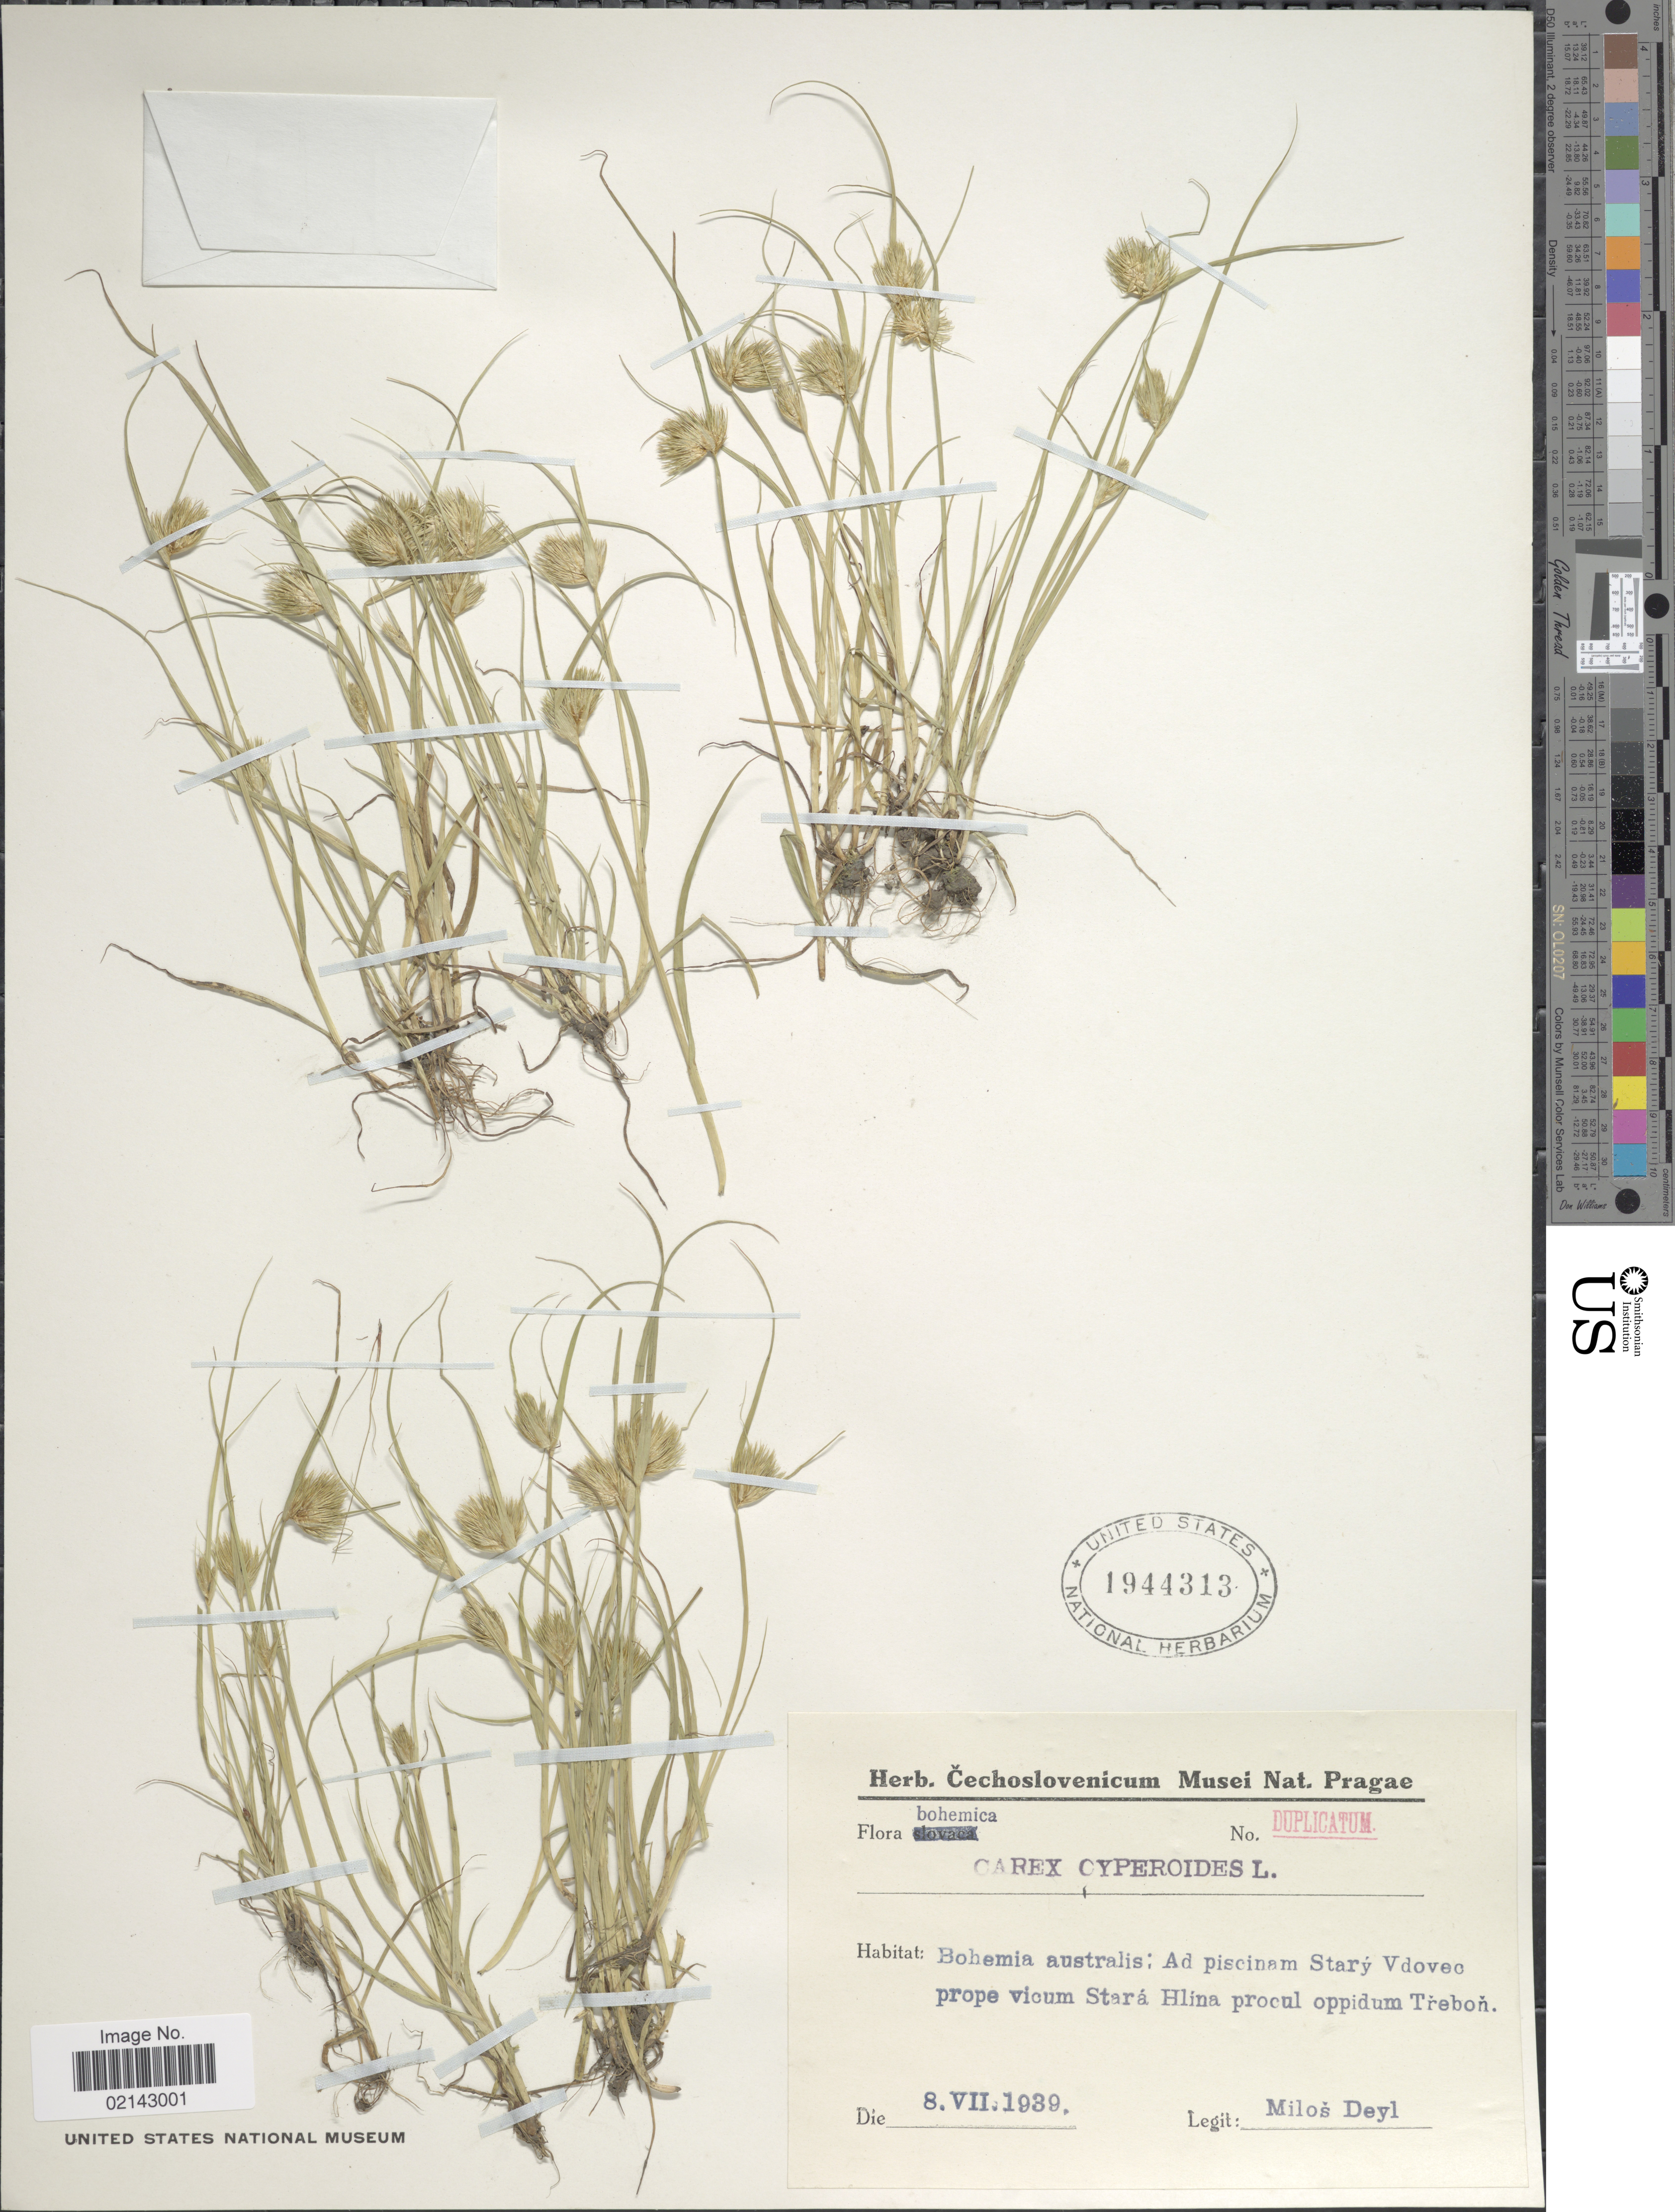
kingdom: Plantae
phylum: Tracheophyta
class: Liliopsida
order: Poales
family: Cyperaceae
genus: Carex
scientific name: Carex bohemica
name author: Schreb.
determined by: Strong, Mark T., (BOT), Smithsonian Institution - National Museum of Natural History (UNITED STATES)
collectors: M. Deyl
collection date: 1939-07-08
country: Czechia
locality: Bohemica, Bohemia orientalis: Ad piscinam Stary Vdovec prope vicum Stara Hlina procul oppidum Trebon.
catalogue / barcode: US 1944313